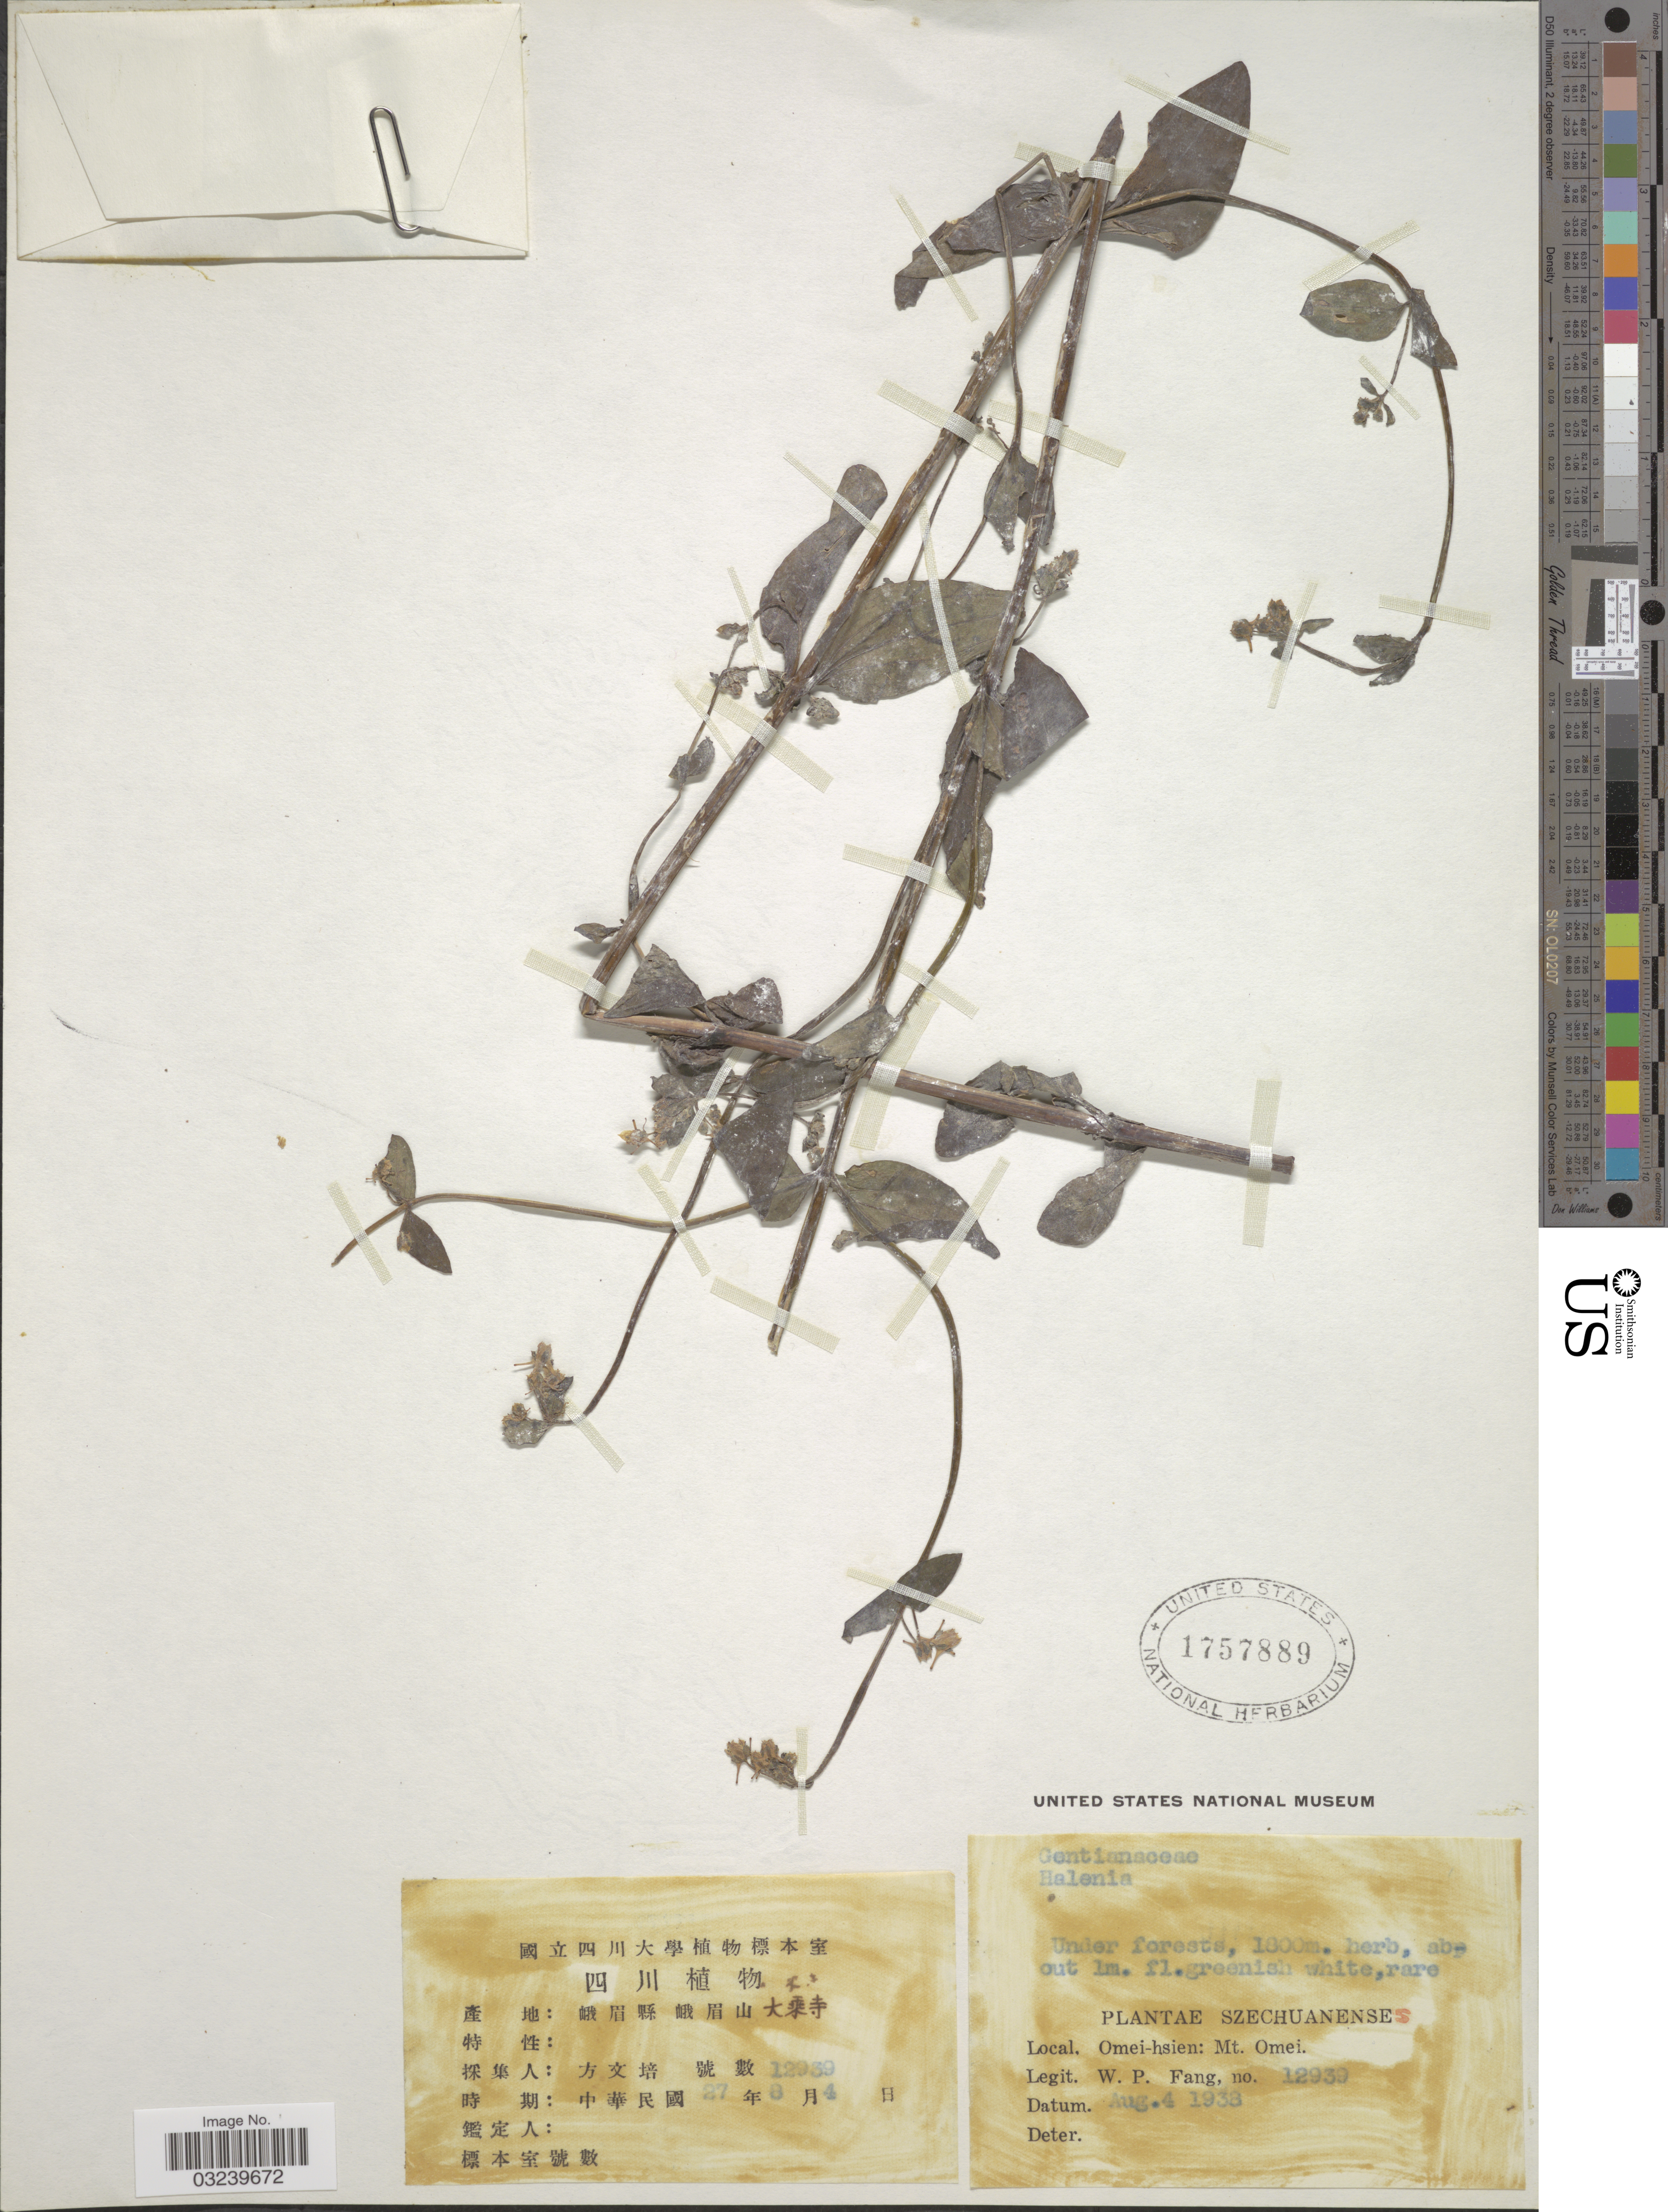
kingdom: Plantae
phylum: Tracheophyta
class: Magnoliopsida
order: Gentianales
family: Gentianaceae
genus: Halenia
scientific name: Halenia sp.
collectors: W. P. Fang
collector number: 12939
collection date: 1938-08-04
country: China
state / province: Sichuan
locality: Szechuanenses, Omei-hsien: Mt. Omei.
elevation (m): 1800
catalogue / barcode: US 1757889